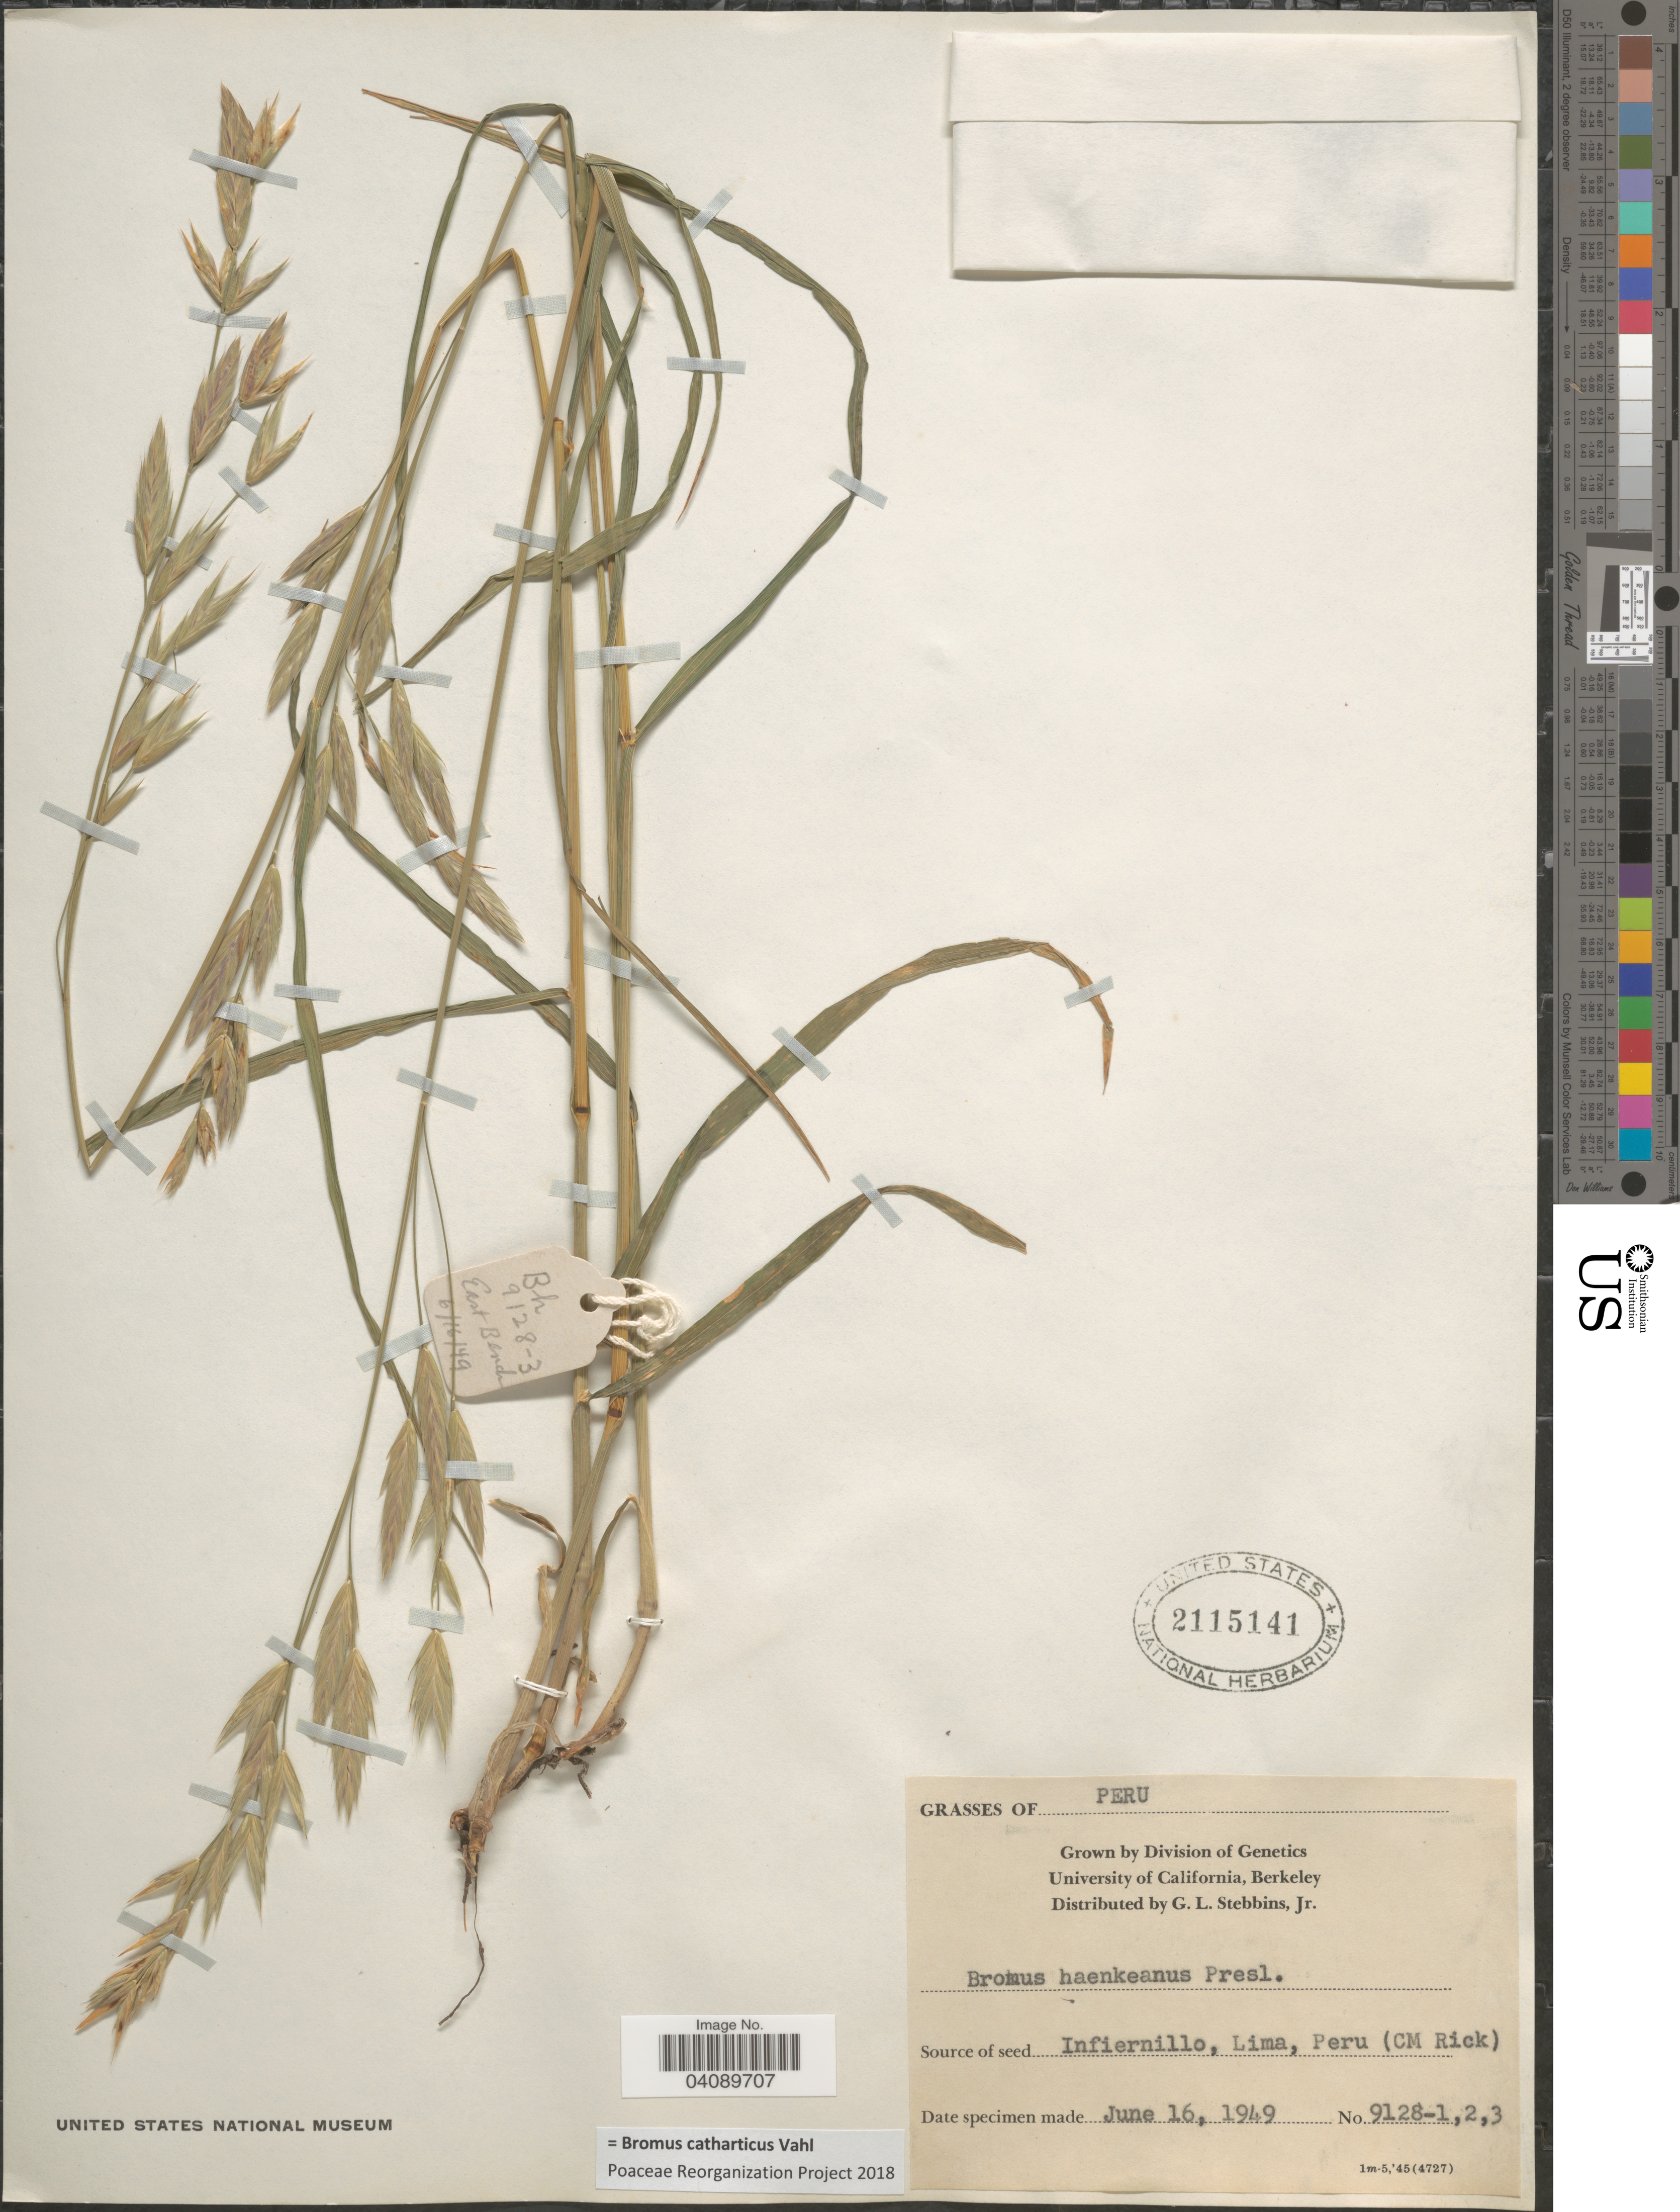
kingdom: Plantae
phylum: Tracheophyta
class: Liliopsida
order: Poales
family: Poaceae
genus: Bromus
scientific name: Bromus catharticus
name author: Vahl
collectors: G. L. Stebbins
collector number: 9128-1,2,3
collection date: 1949-06-16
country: Peru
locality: University of California, Berkeley.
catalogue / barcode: US 2115141